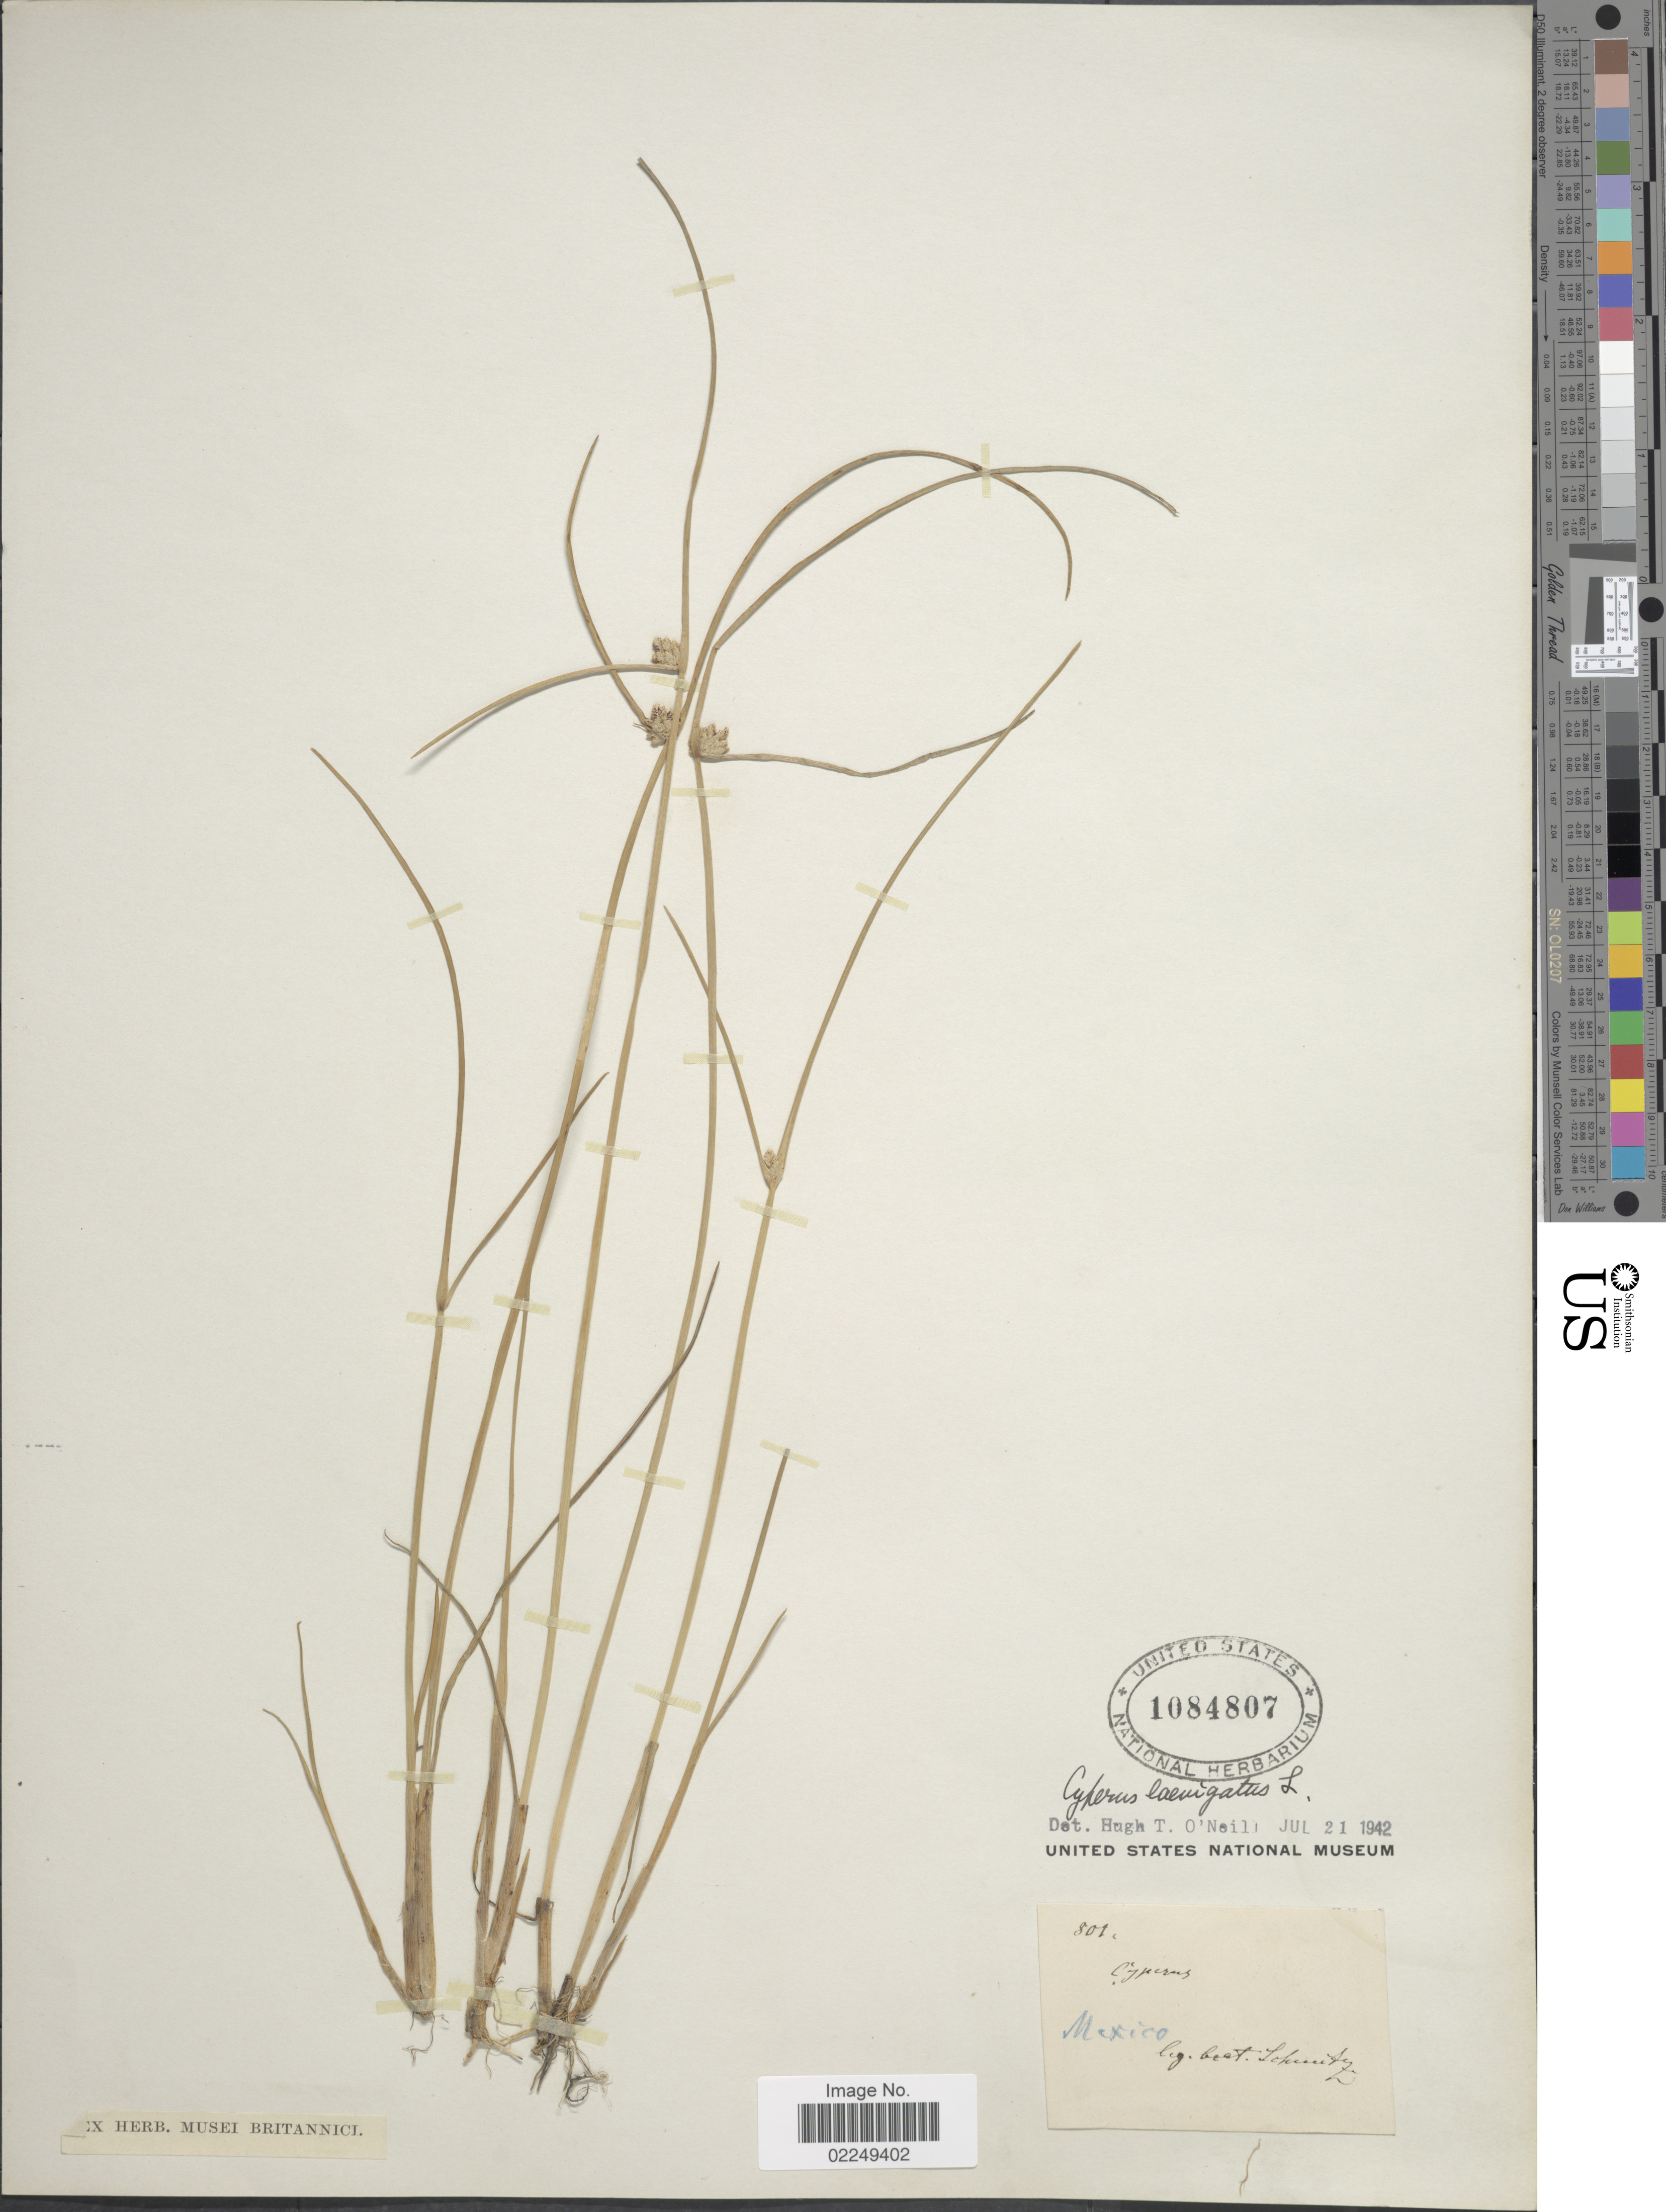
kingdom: Plantae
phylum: Tracheophyta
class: Liliopsida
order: Poales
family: Cyperaceae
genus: Cyperus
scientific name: Cyperus laevigatus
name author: L.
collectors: -. Schuitz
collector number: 801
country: Mexico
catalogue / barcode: US 1084807